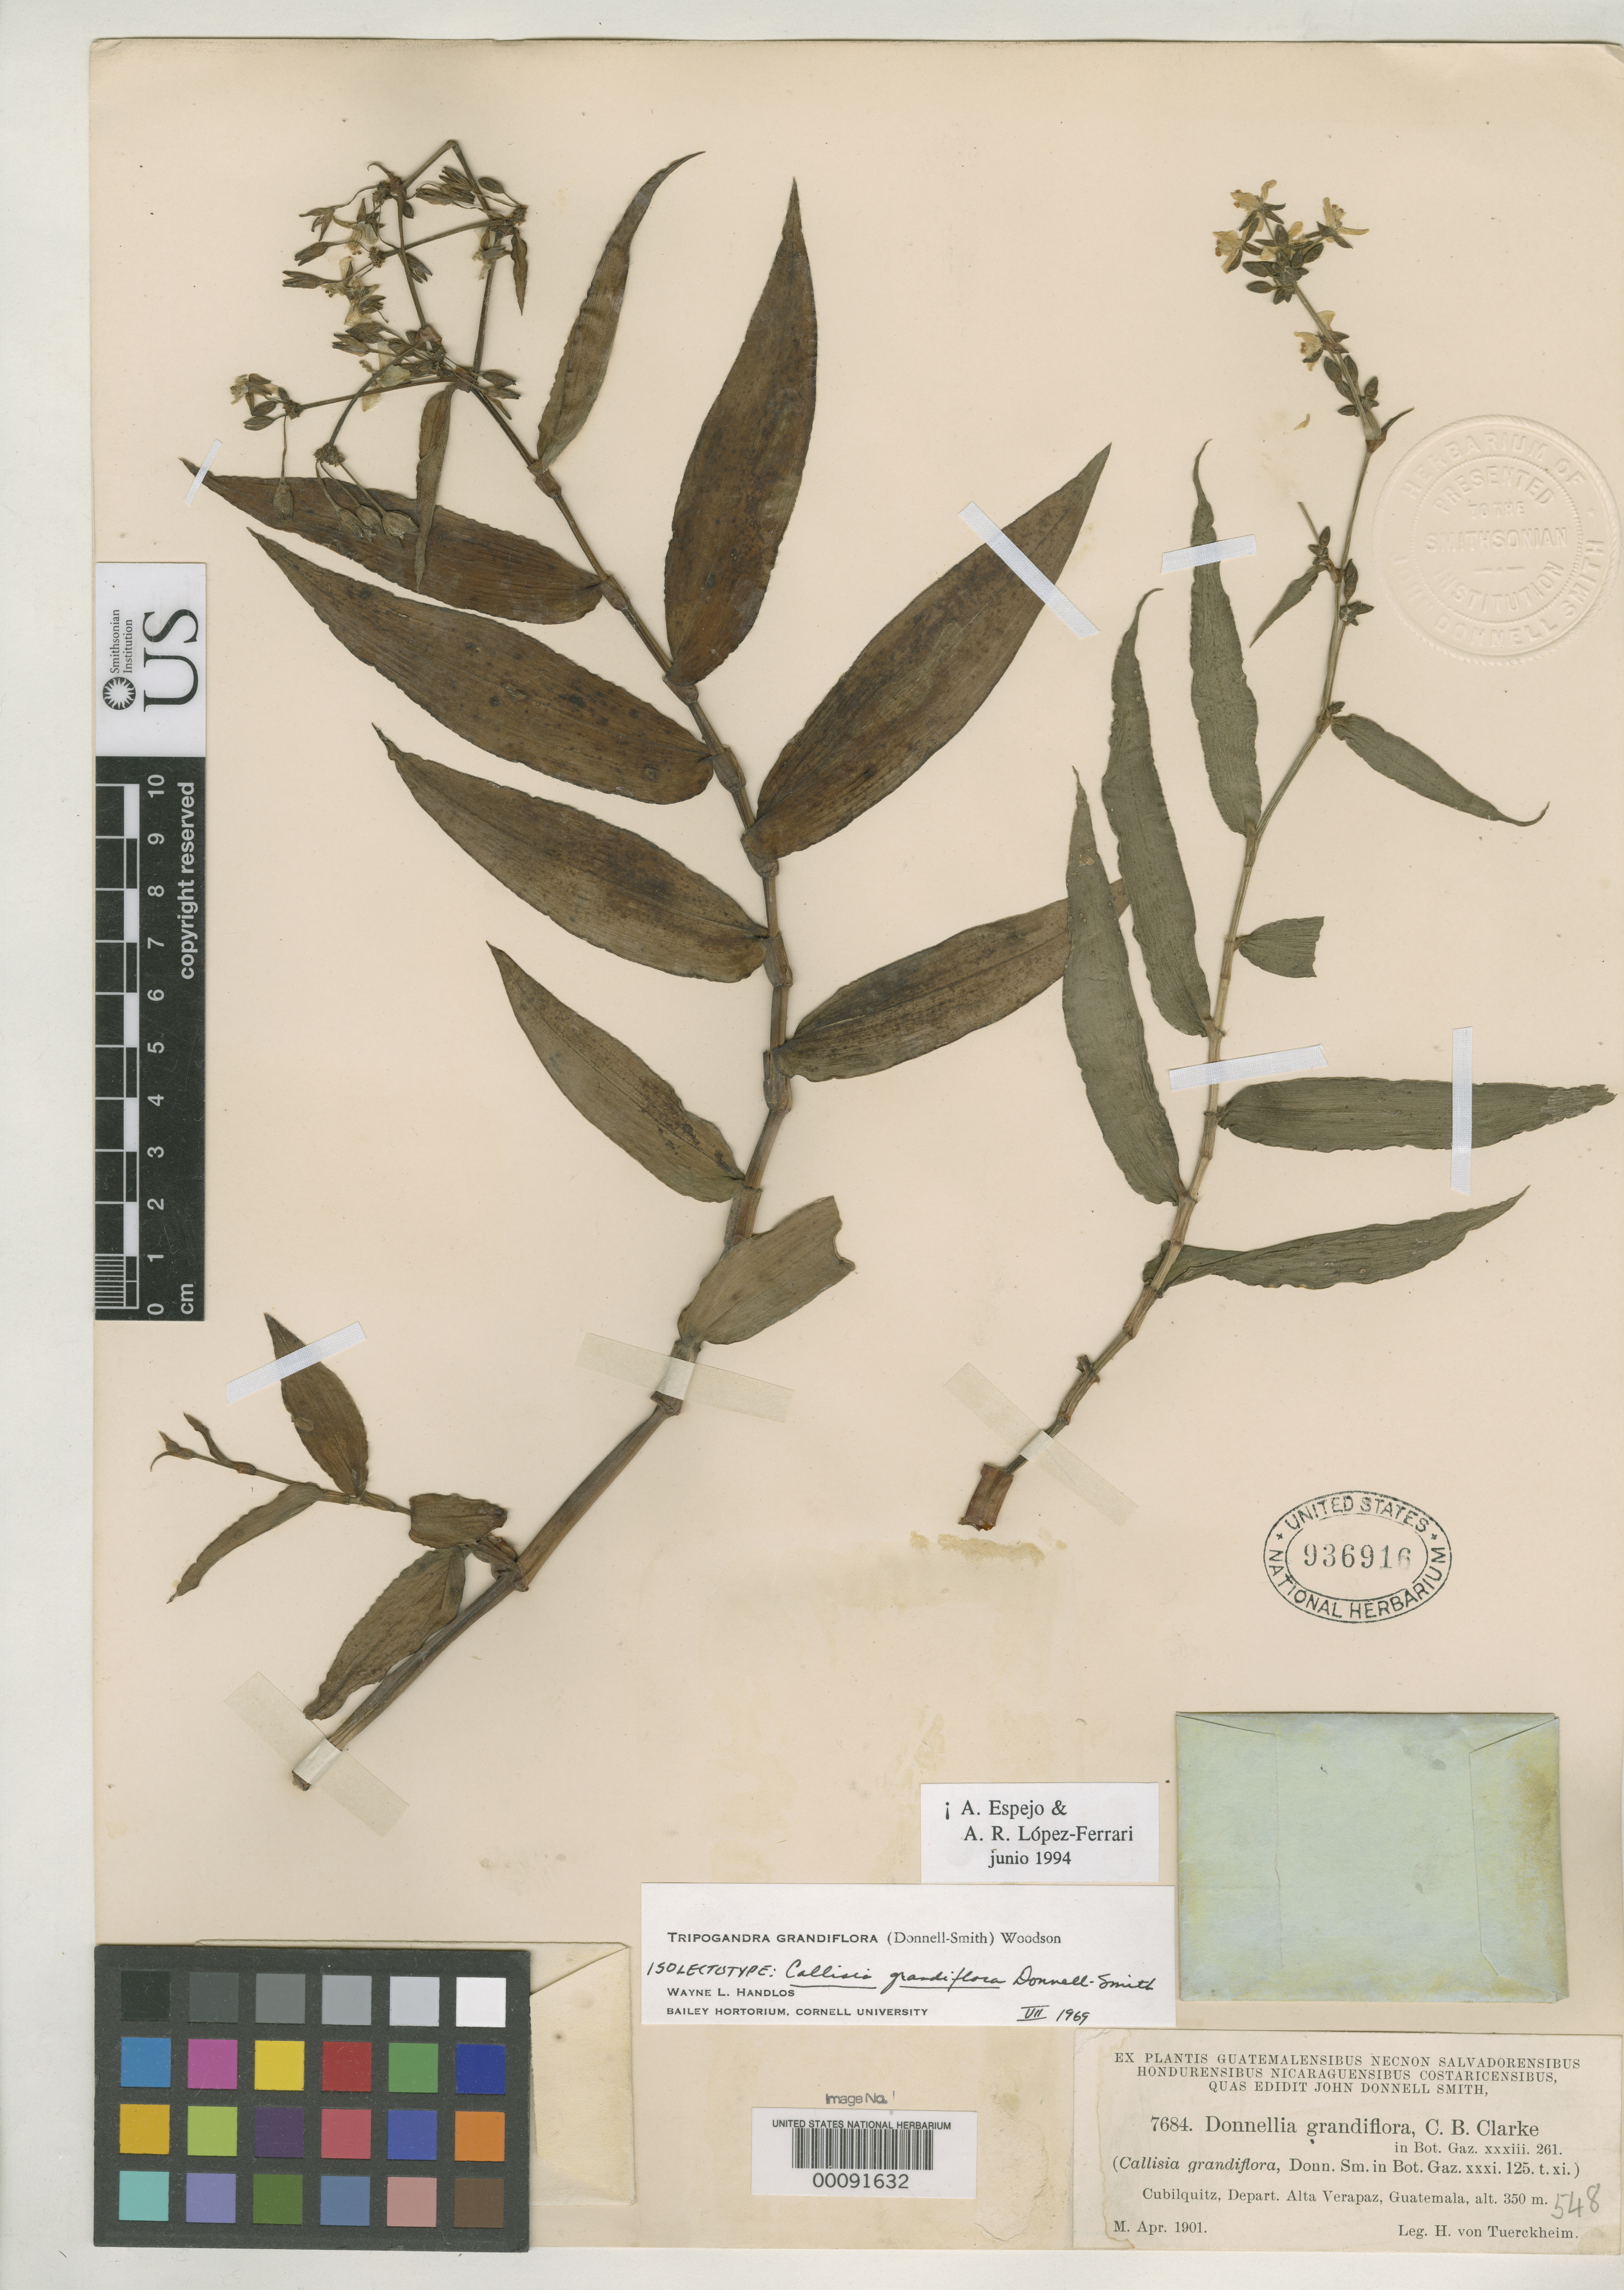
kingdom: Plantae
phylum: Tracheophyta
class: Liliopsida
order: Commelinales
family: Commelinaceae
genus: Callisia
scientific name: Callisia grandiflora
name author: Donn. Sm.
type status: Isolectotype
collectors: H. von Türckheim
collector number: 7684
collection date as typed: Apr 1901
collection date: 1901-04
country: Guatemala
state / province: Alta Verapaz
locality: Cubilquitz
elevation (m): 107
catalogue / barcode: US 936916